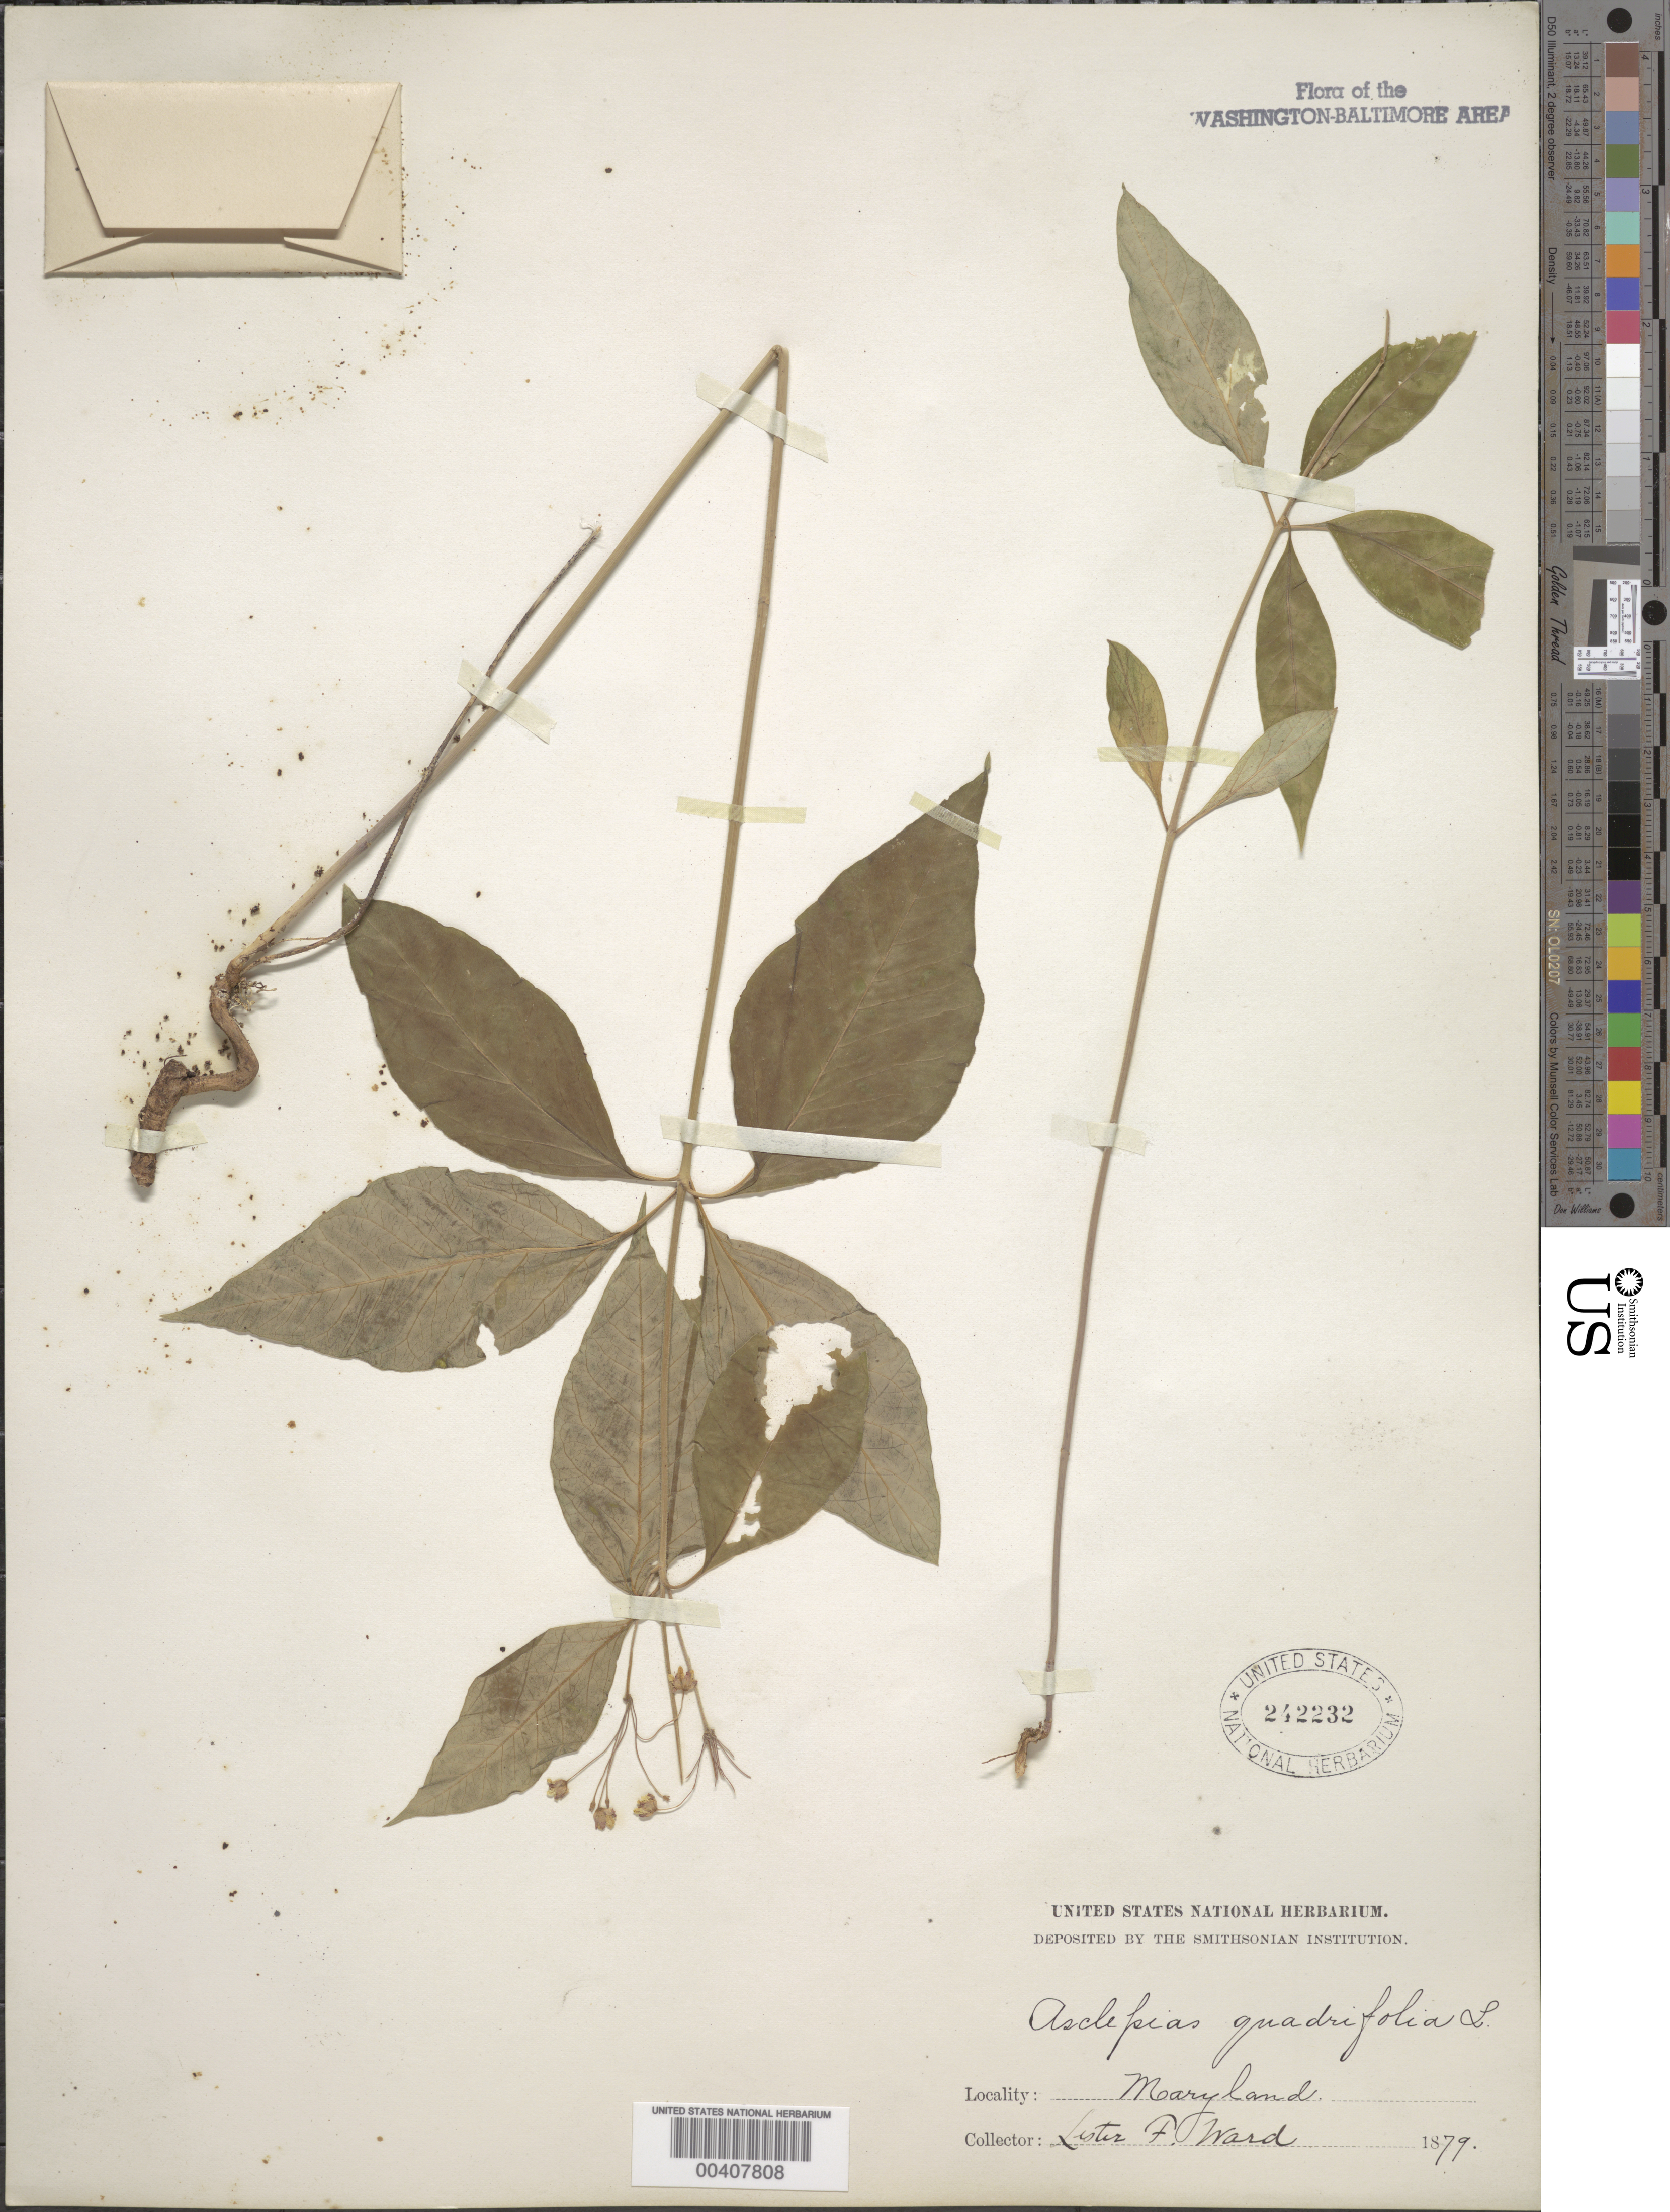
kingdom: Plantae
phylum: Tracheophyta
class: Magnoliopsida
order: Gentianales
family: Apocynaceae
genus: Asclepias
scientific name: Asclepias quadrifolia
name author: Jacq.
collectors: L. F. Ward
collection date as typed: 1879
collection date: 1879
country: United States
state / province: Maryland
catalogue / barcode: US 242232